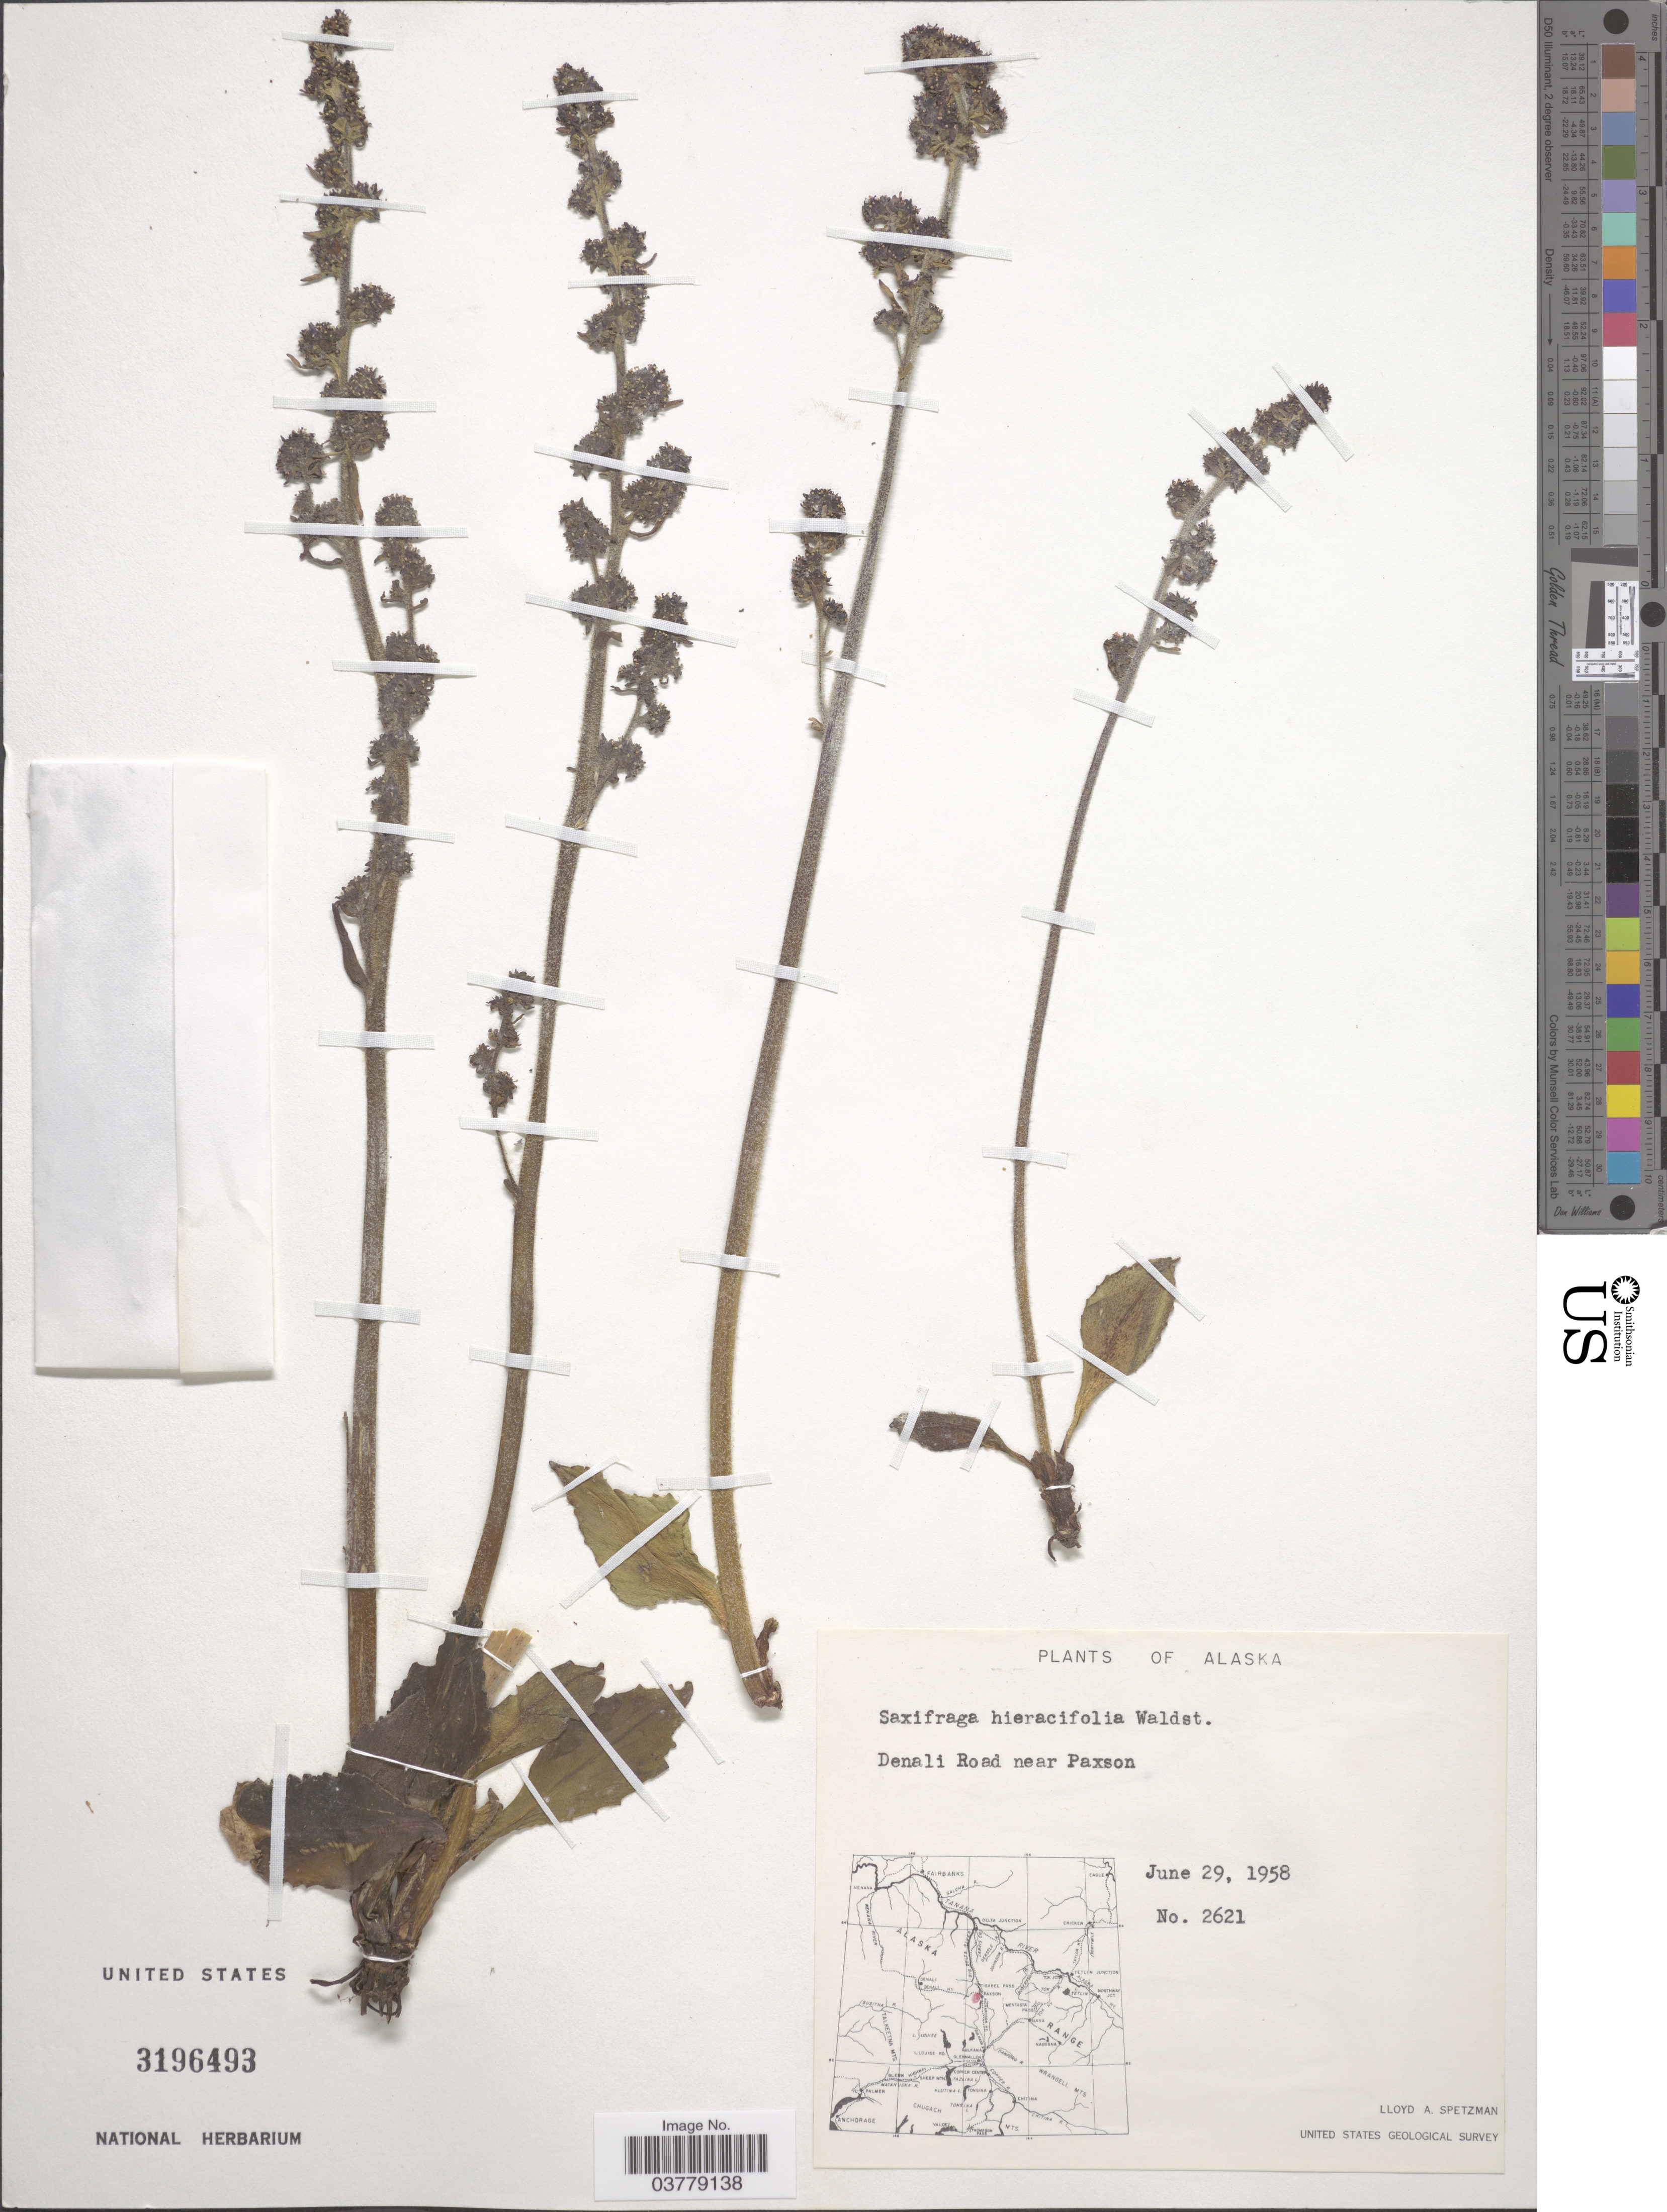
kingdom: Plantae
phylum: Tracheophyta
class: Magnoliopsida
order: Saxifragales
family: Saxifragaceae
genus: Saxifraga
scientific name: Saxifraga hieraciifolia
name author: Waldst. & Kit. ex Willd.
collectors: L. Spetzman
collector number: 2621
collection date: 1958-06-29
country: United States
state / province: Alaska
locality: Denali Road near Paxson.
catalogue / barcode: US 3196493